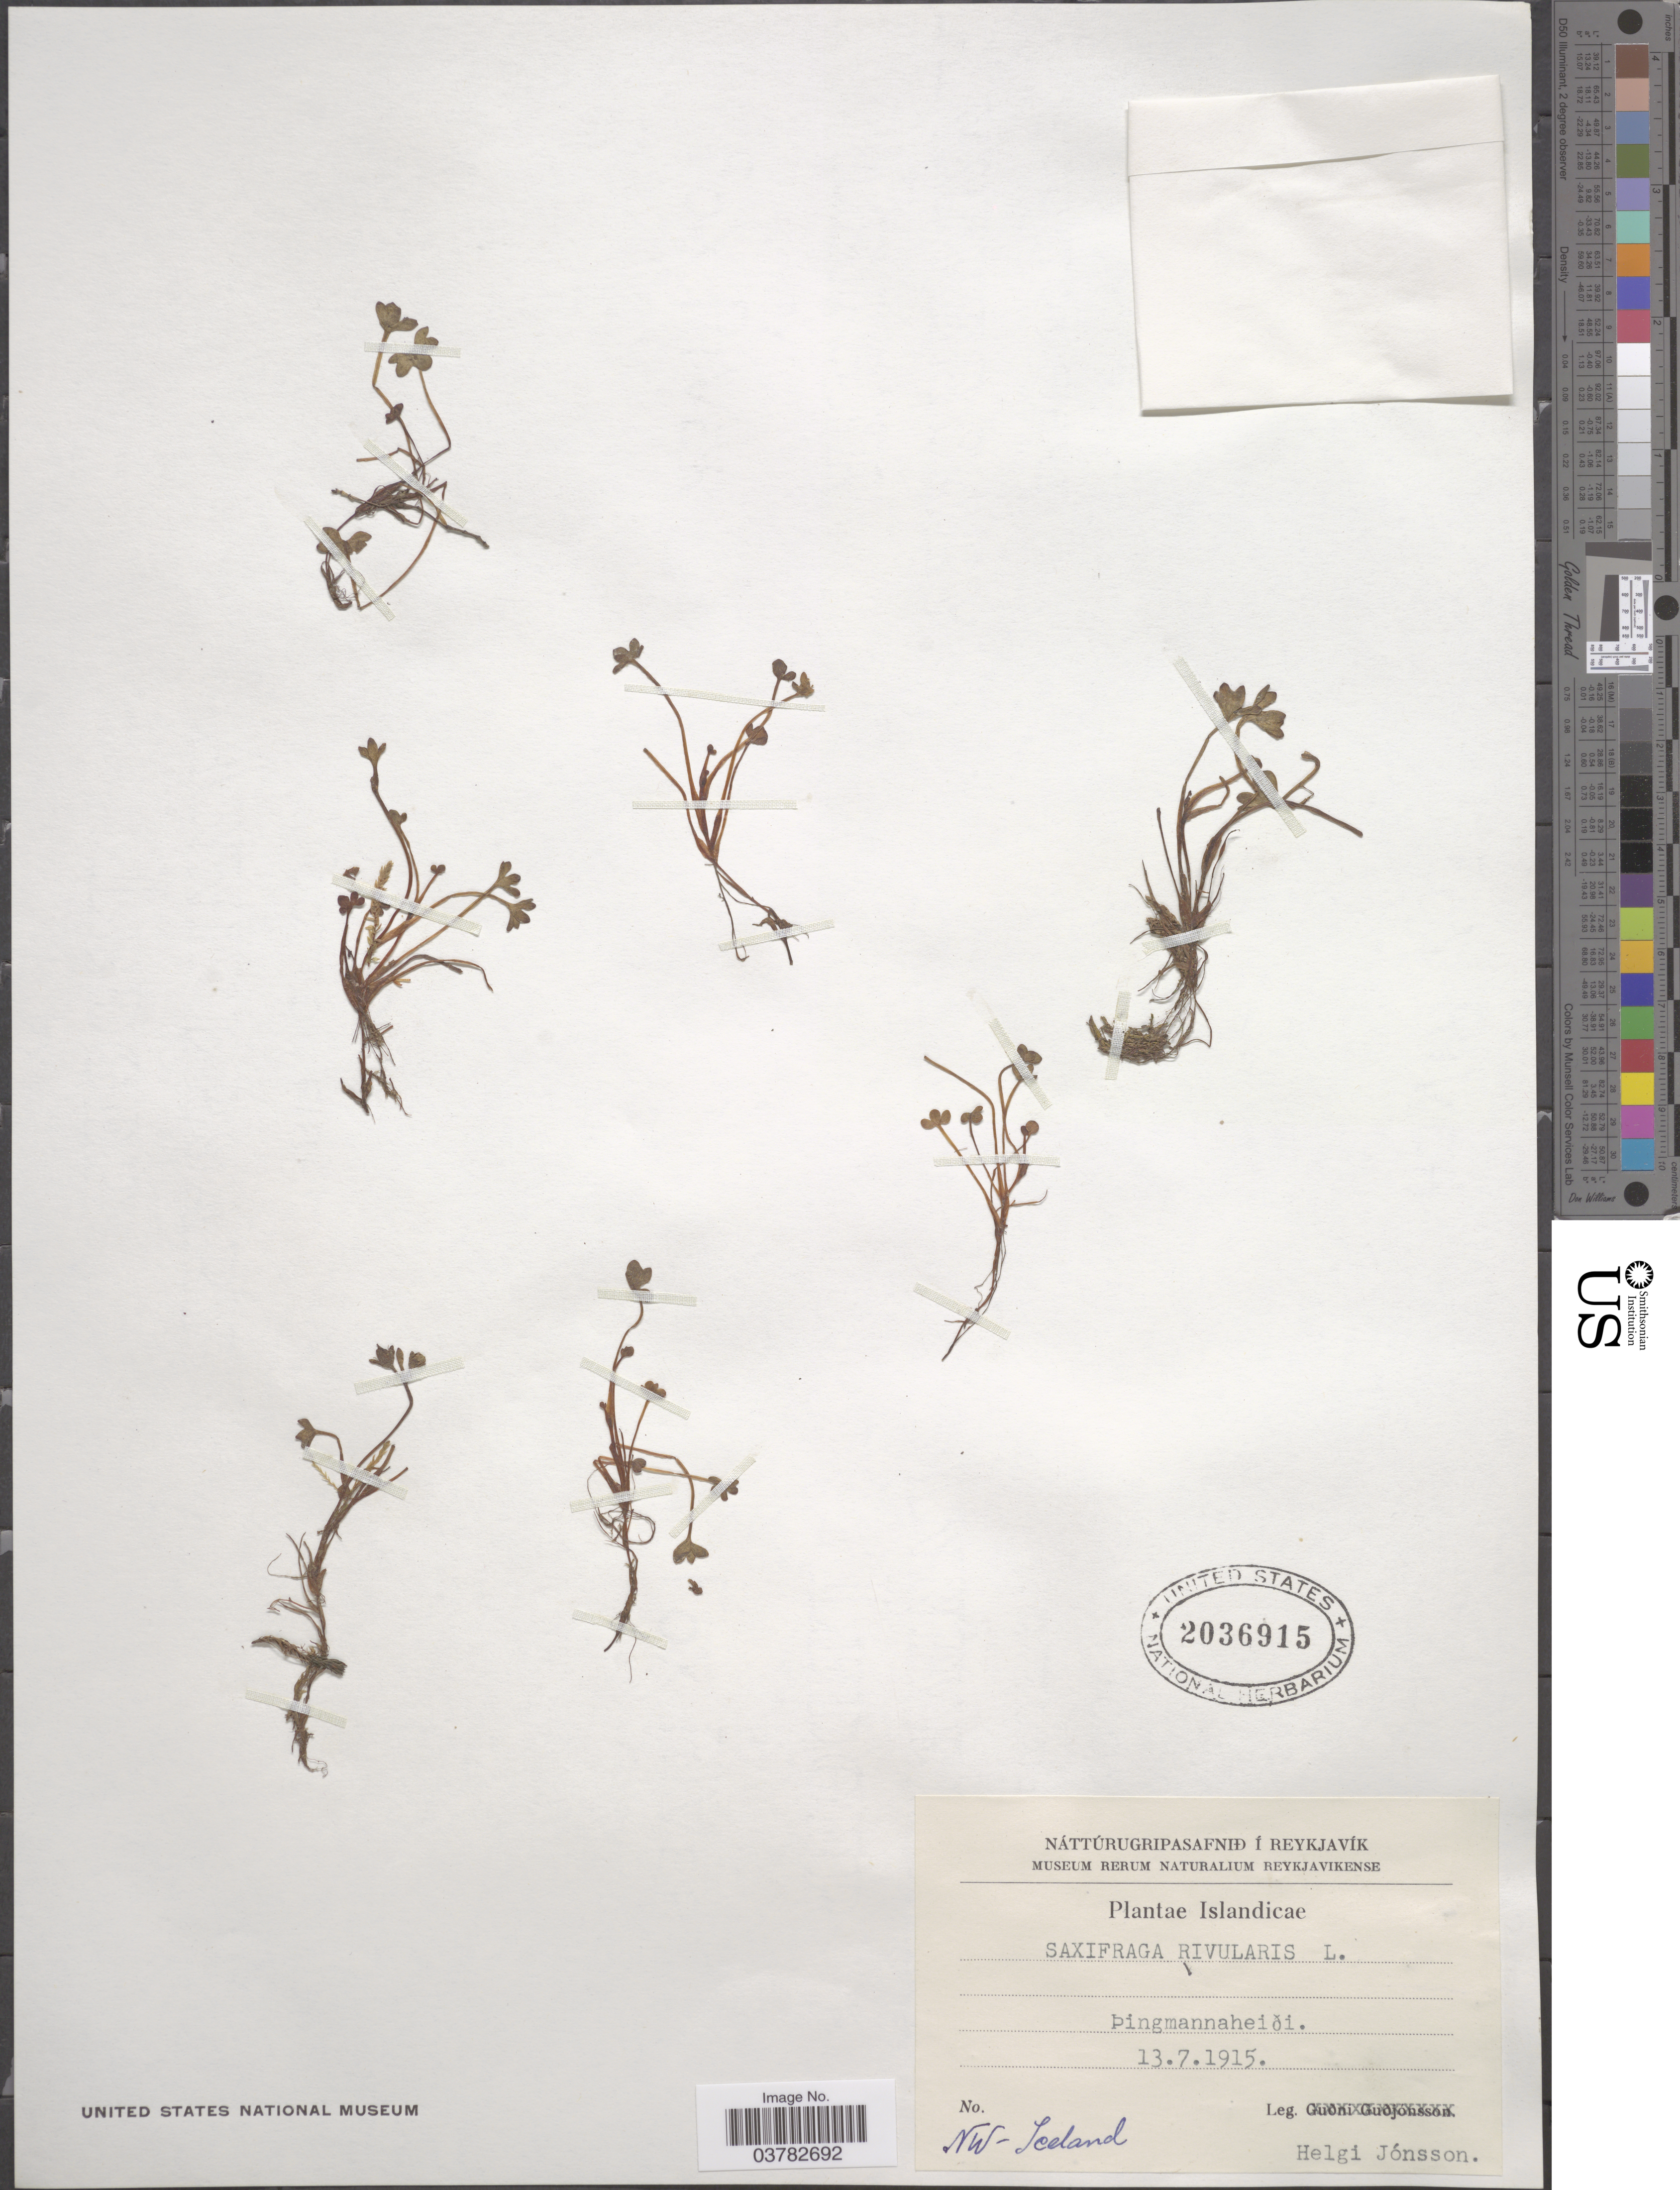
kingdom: Plantae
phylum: Tracheophyta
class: Magnoliopsida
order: Saxifragales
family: Saxifragaceae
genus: Saxifraga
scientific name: Saxifraga rivularis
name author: L.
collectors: H. Jónsson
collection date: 1915-07-13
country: Iceland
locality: Pingmannaheiŏi. NW-Iceland.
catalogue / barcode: US 2036915